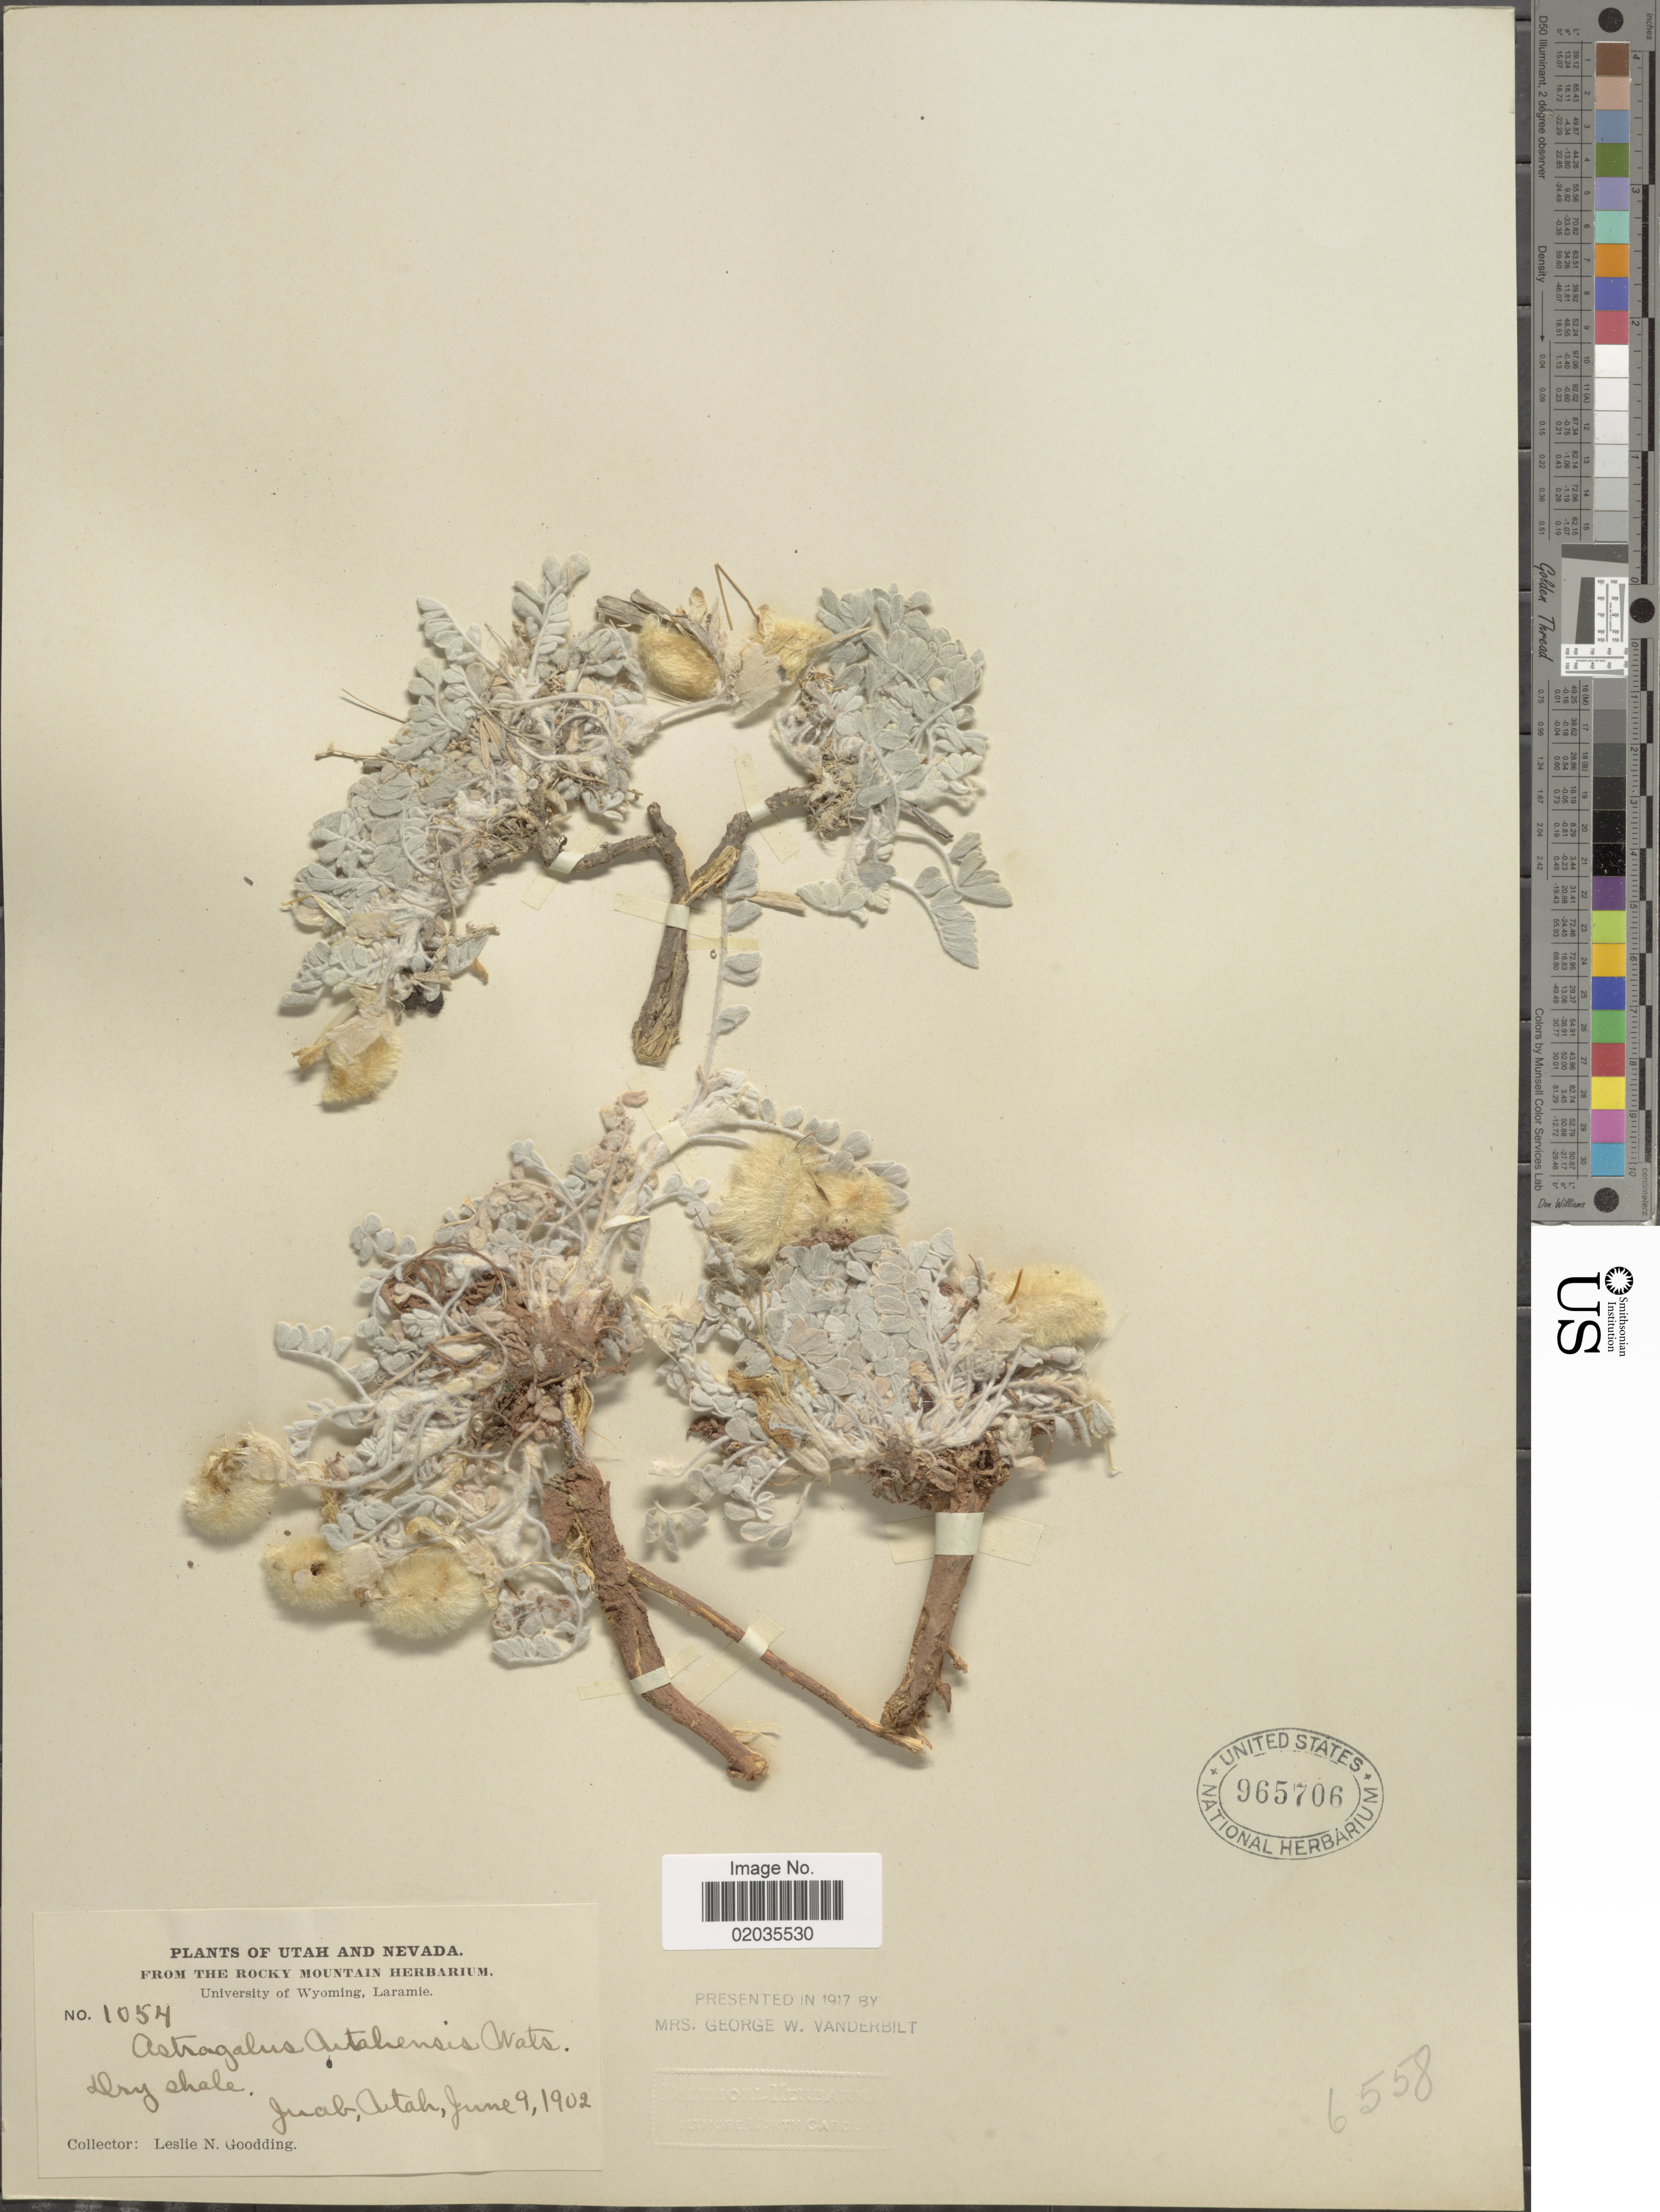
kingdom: Plantae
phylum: Tracheophyta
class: Magnoliopsida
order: Fabales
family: Fabaceae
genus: Astragalus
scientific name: Astragalus utahensis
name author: (Torr.) Torr. & A. Gray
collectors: L. N. Goodding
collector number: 1054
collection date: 1902-06-09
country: United States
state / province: Utah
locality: Juab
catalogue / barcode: US 965706